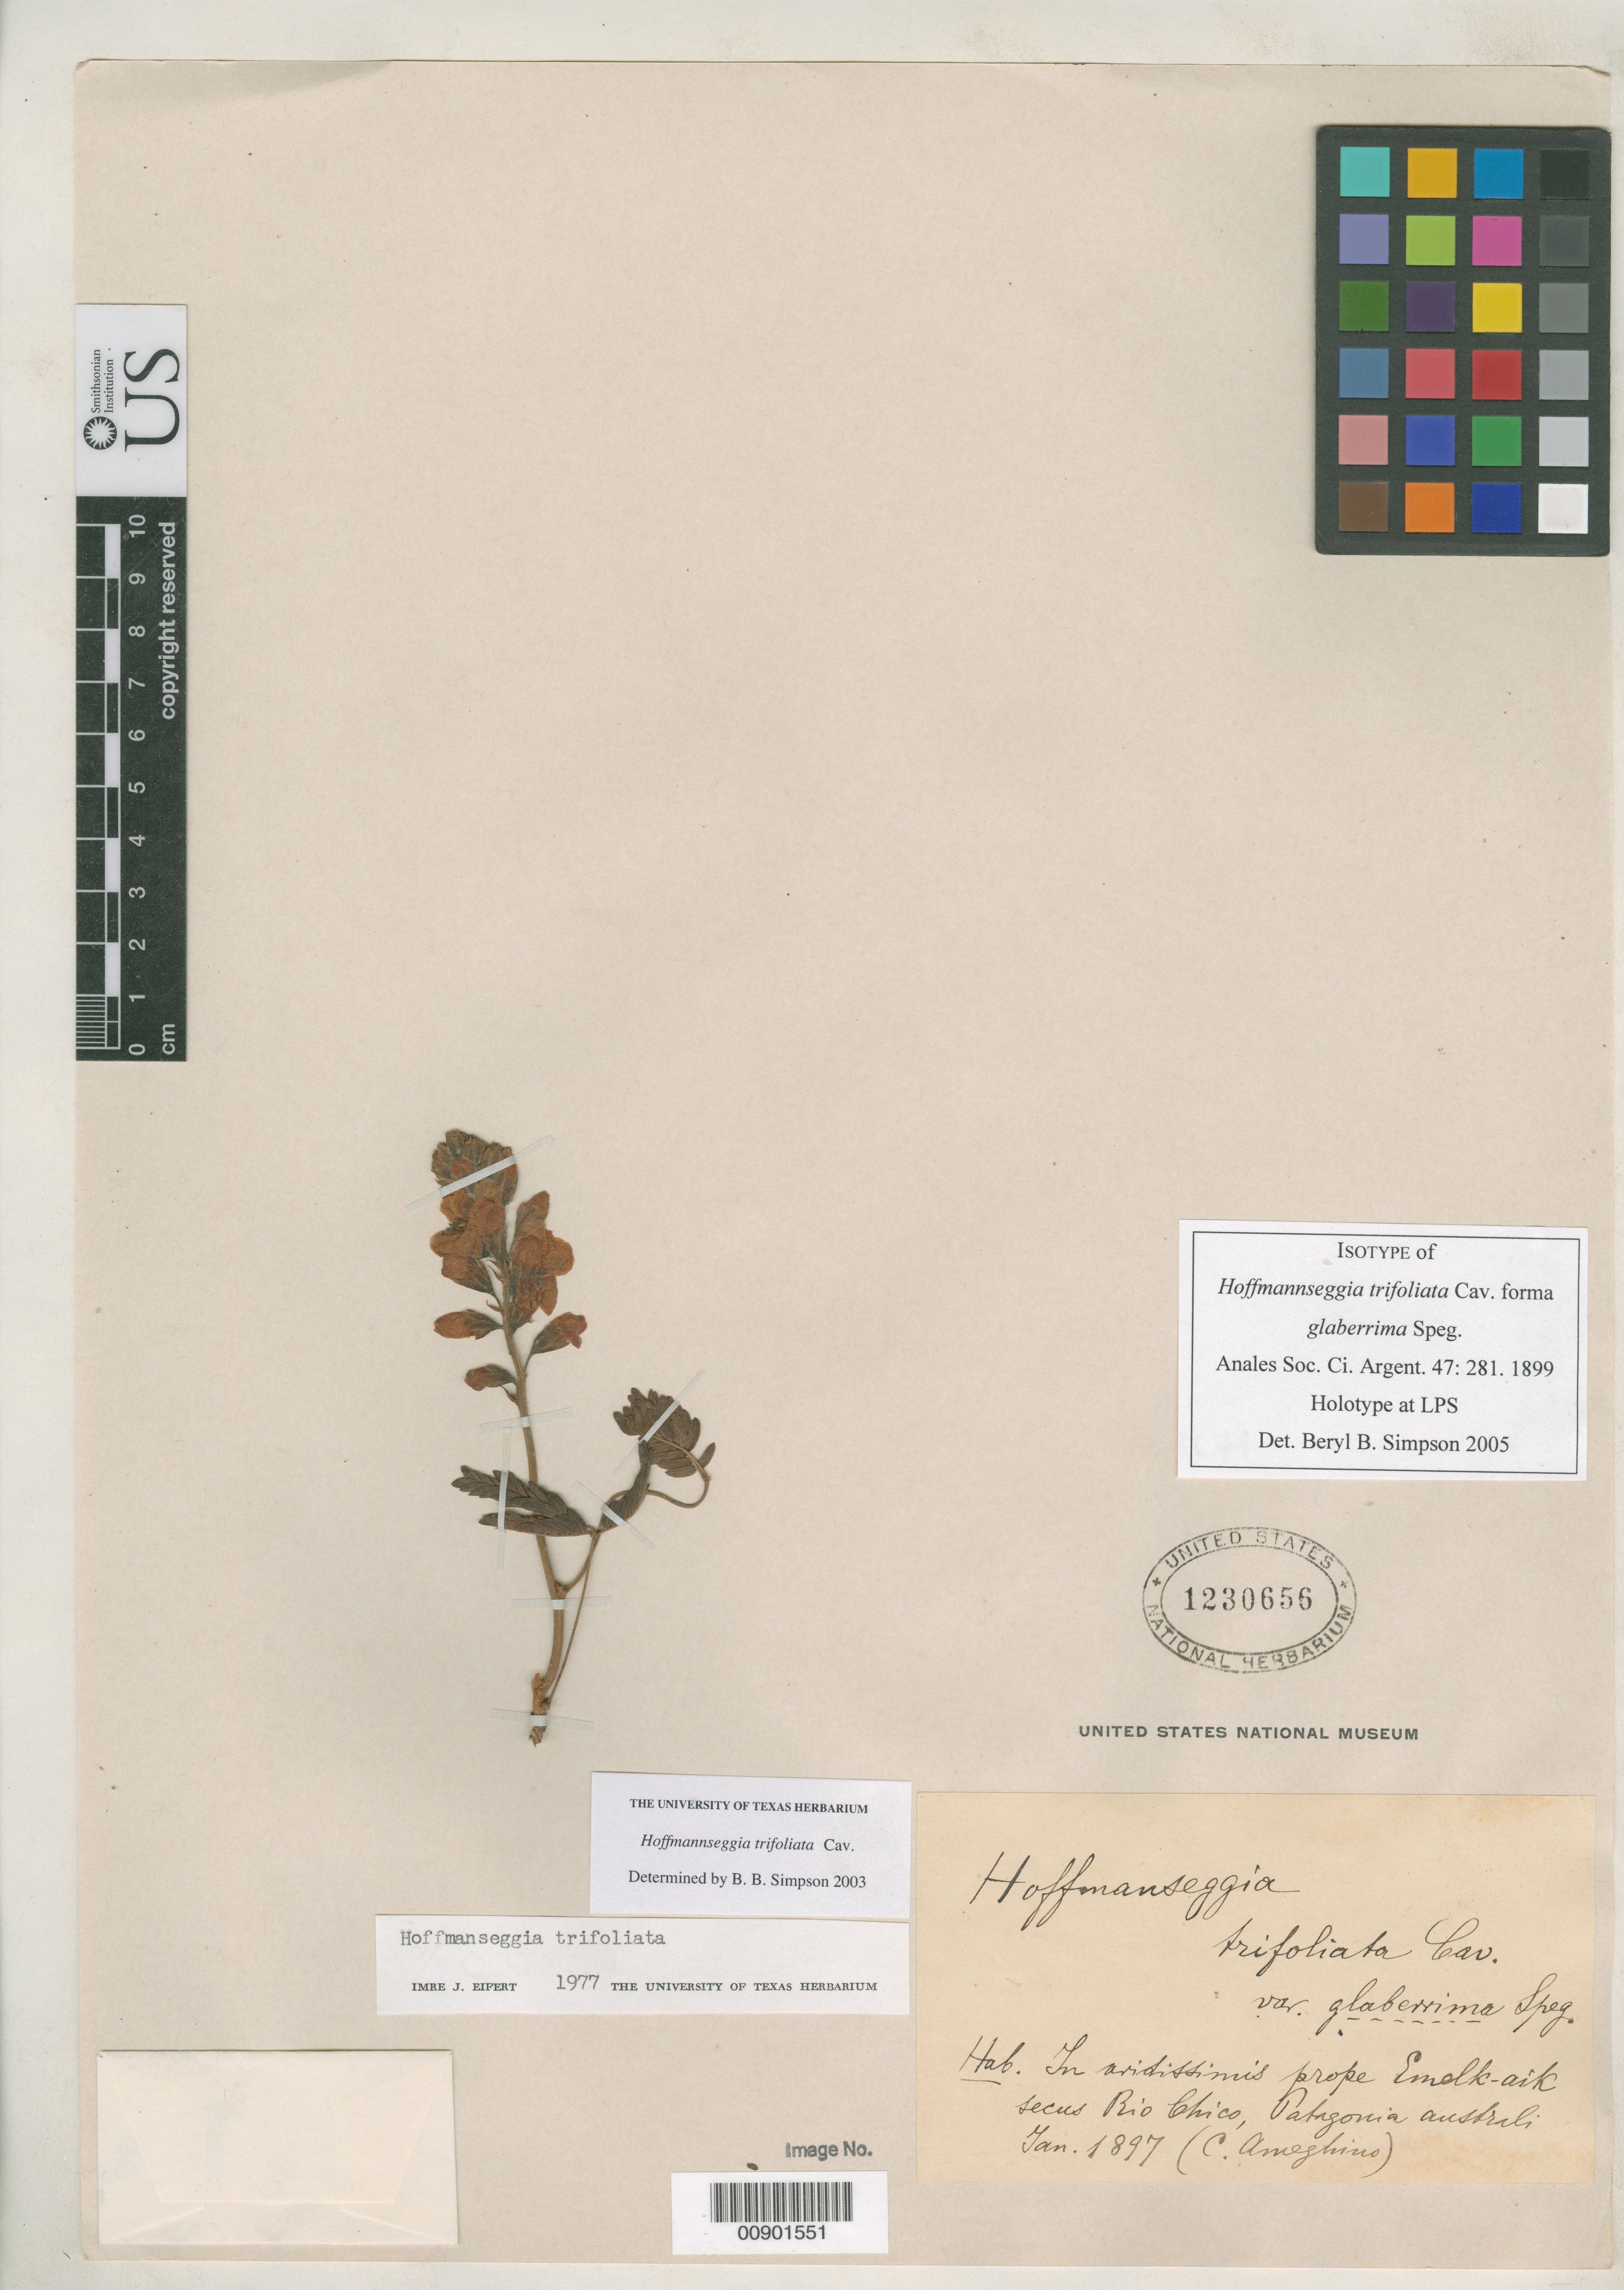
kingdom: Plantae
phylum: Tracheophyta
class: Magnoliopsida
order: Fabales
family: Fabaceae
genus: Hoffmannseggia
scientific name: Hoffmannseggia trifoliata f. glaberrima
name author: Speg.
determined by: Simpson, B. B., (TEX), University of Texas at Austin (UNITED STATES)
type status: Isotype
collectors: C. Ameghino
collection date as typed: Jan 1897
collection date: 1897-01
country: Argentina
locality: In aridissimis prope Emelk-aik secus Rio Chico, Patagonia australi.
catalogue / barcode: US 1230656